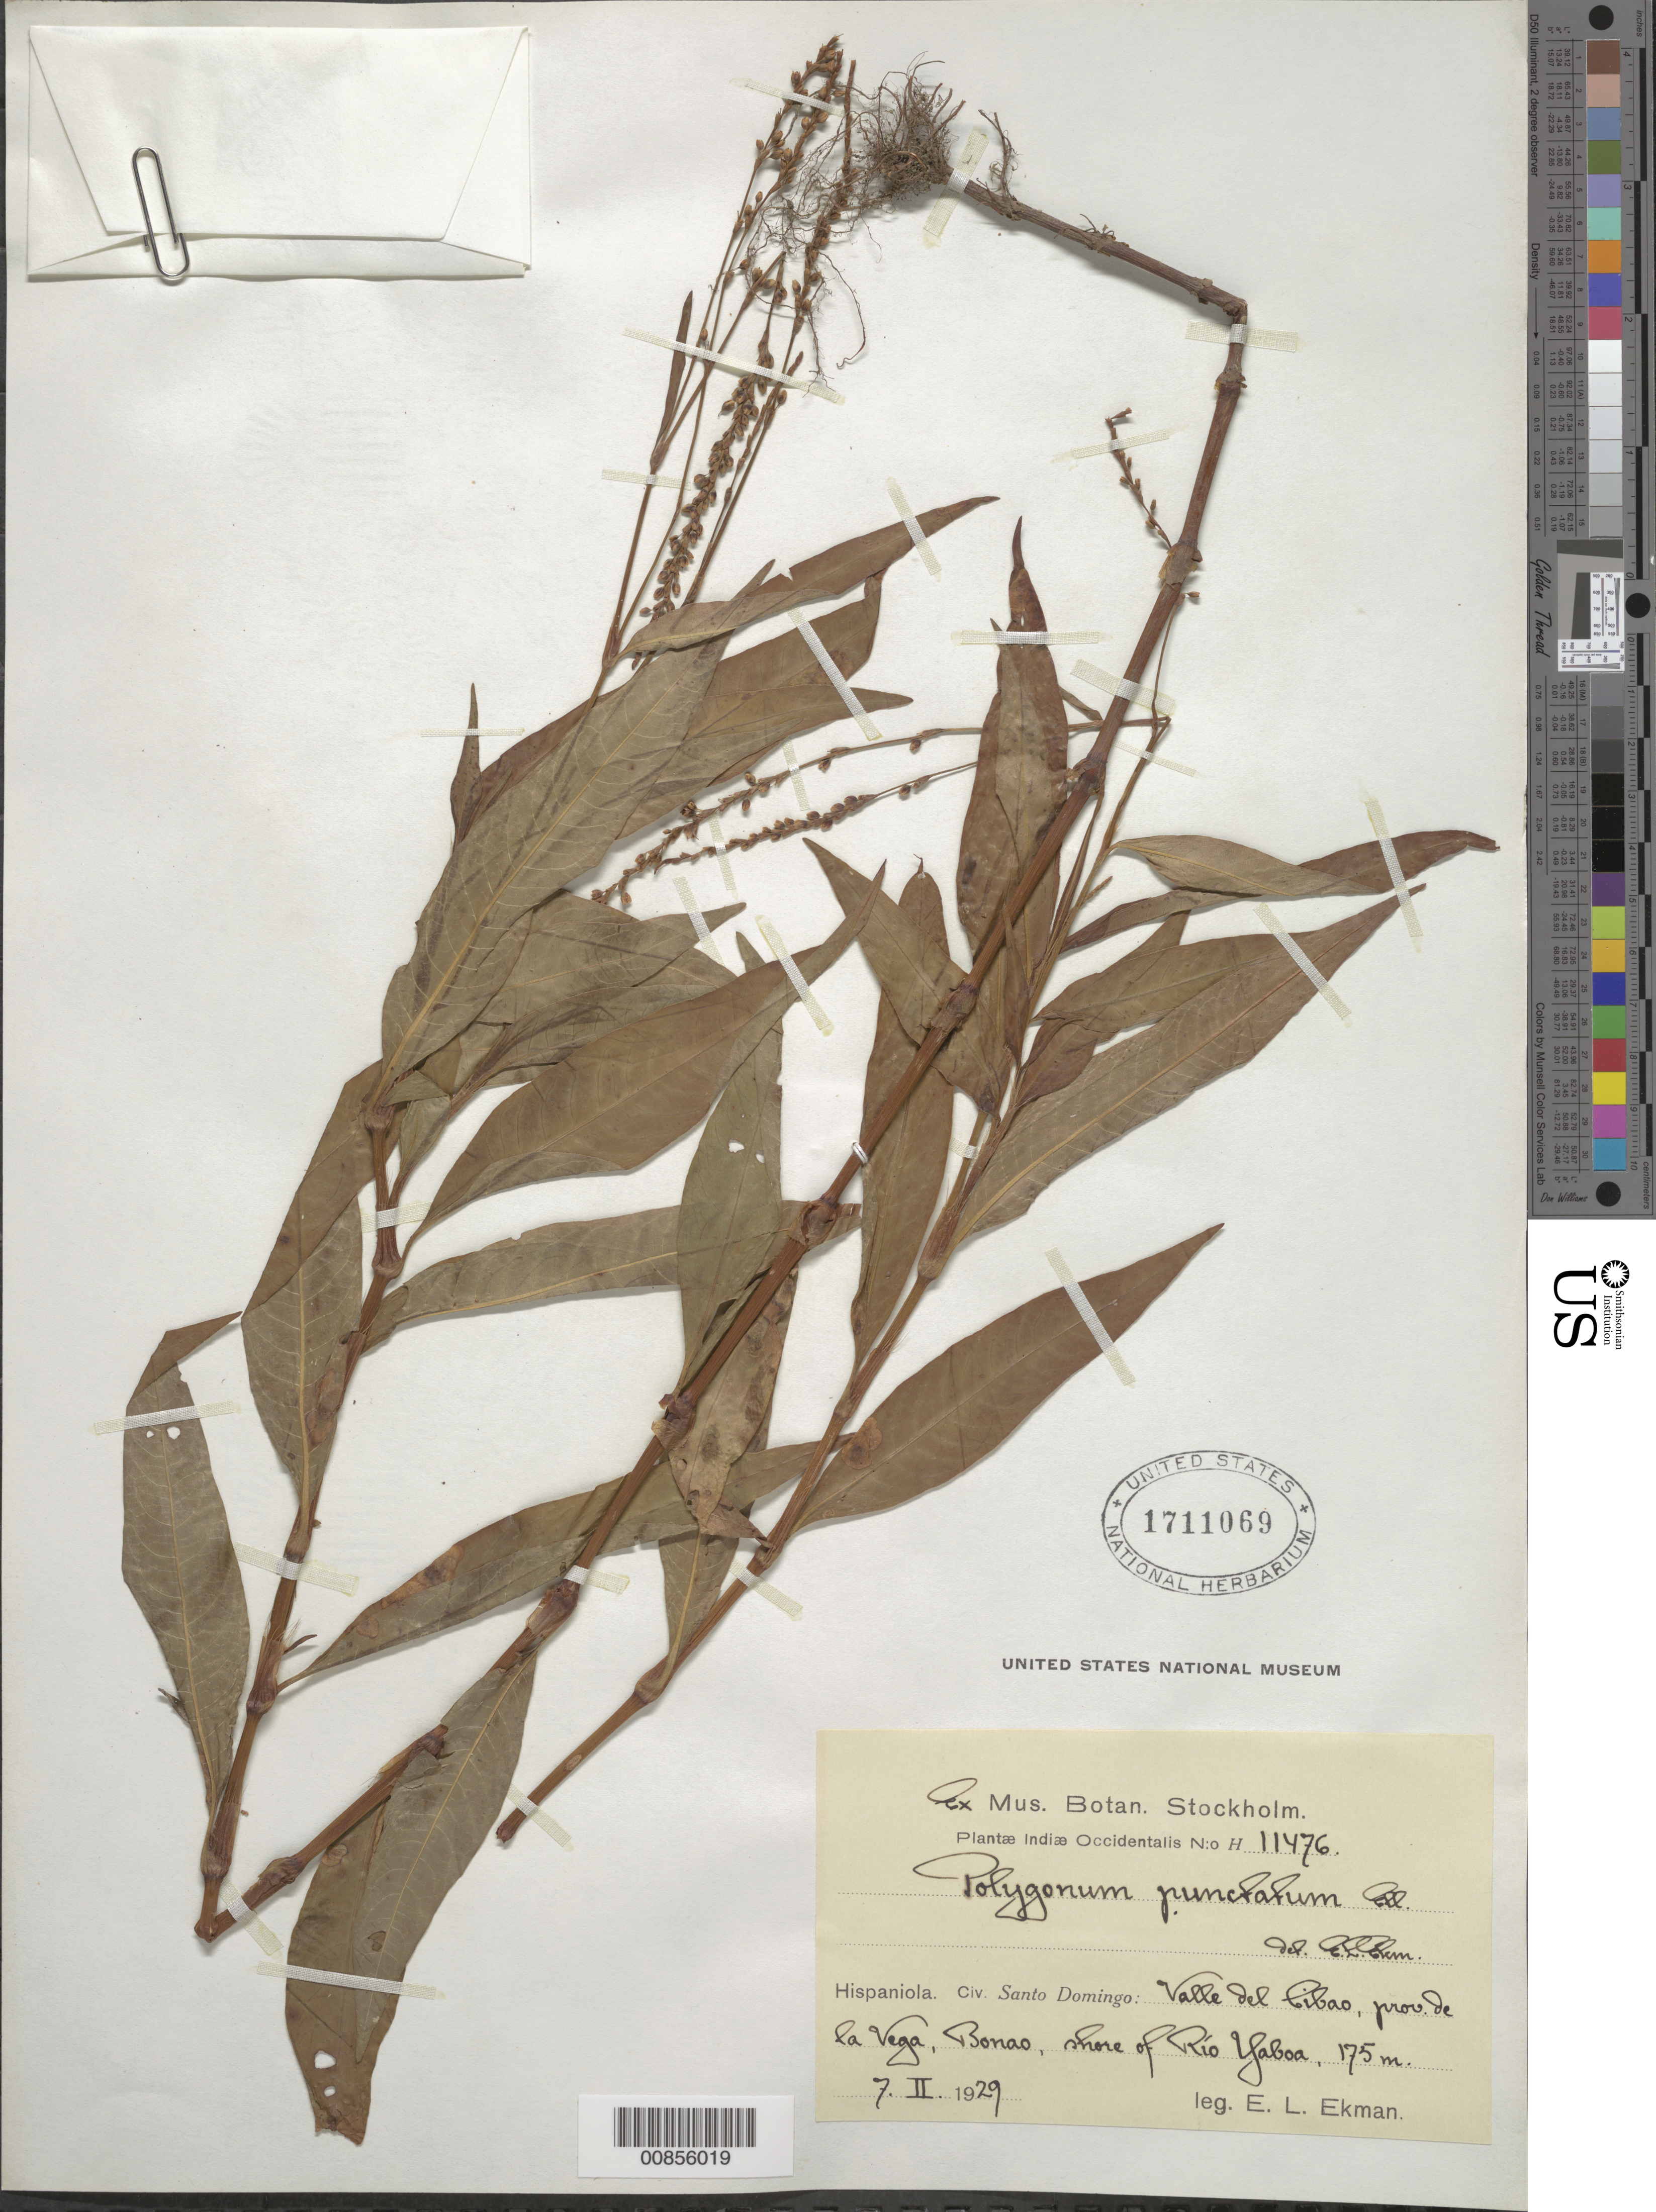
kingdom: Plantae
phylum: Tracheophyta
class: Magnoliopsida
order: Caryophyllales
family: Polygonaceae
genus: Polygonum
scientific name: Polygonum punctatum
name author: Elliott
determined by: Ekman, E. L.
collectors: E. L. Ekman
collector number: H 11476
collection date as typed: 07 Feb 1929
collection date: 1929-02-07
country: Dominican Republic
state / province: La Vega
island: Hispaniola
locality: Valle del Cibao, Bonao, shore of Río Yaboa.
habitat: Shore of river.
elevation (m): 175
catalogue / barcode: US 1711069